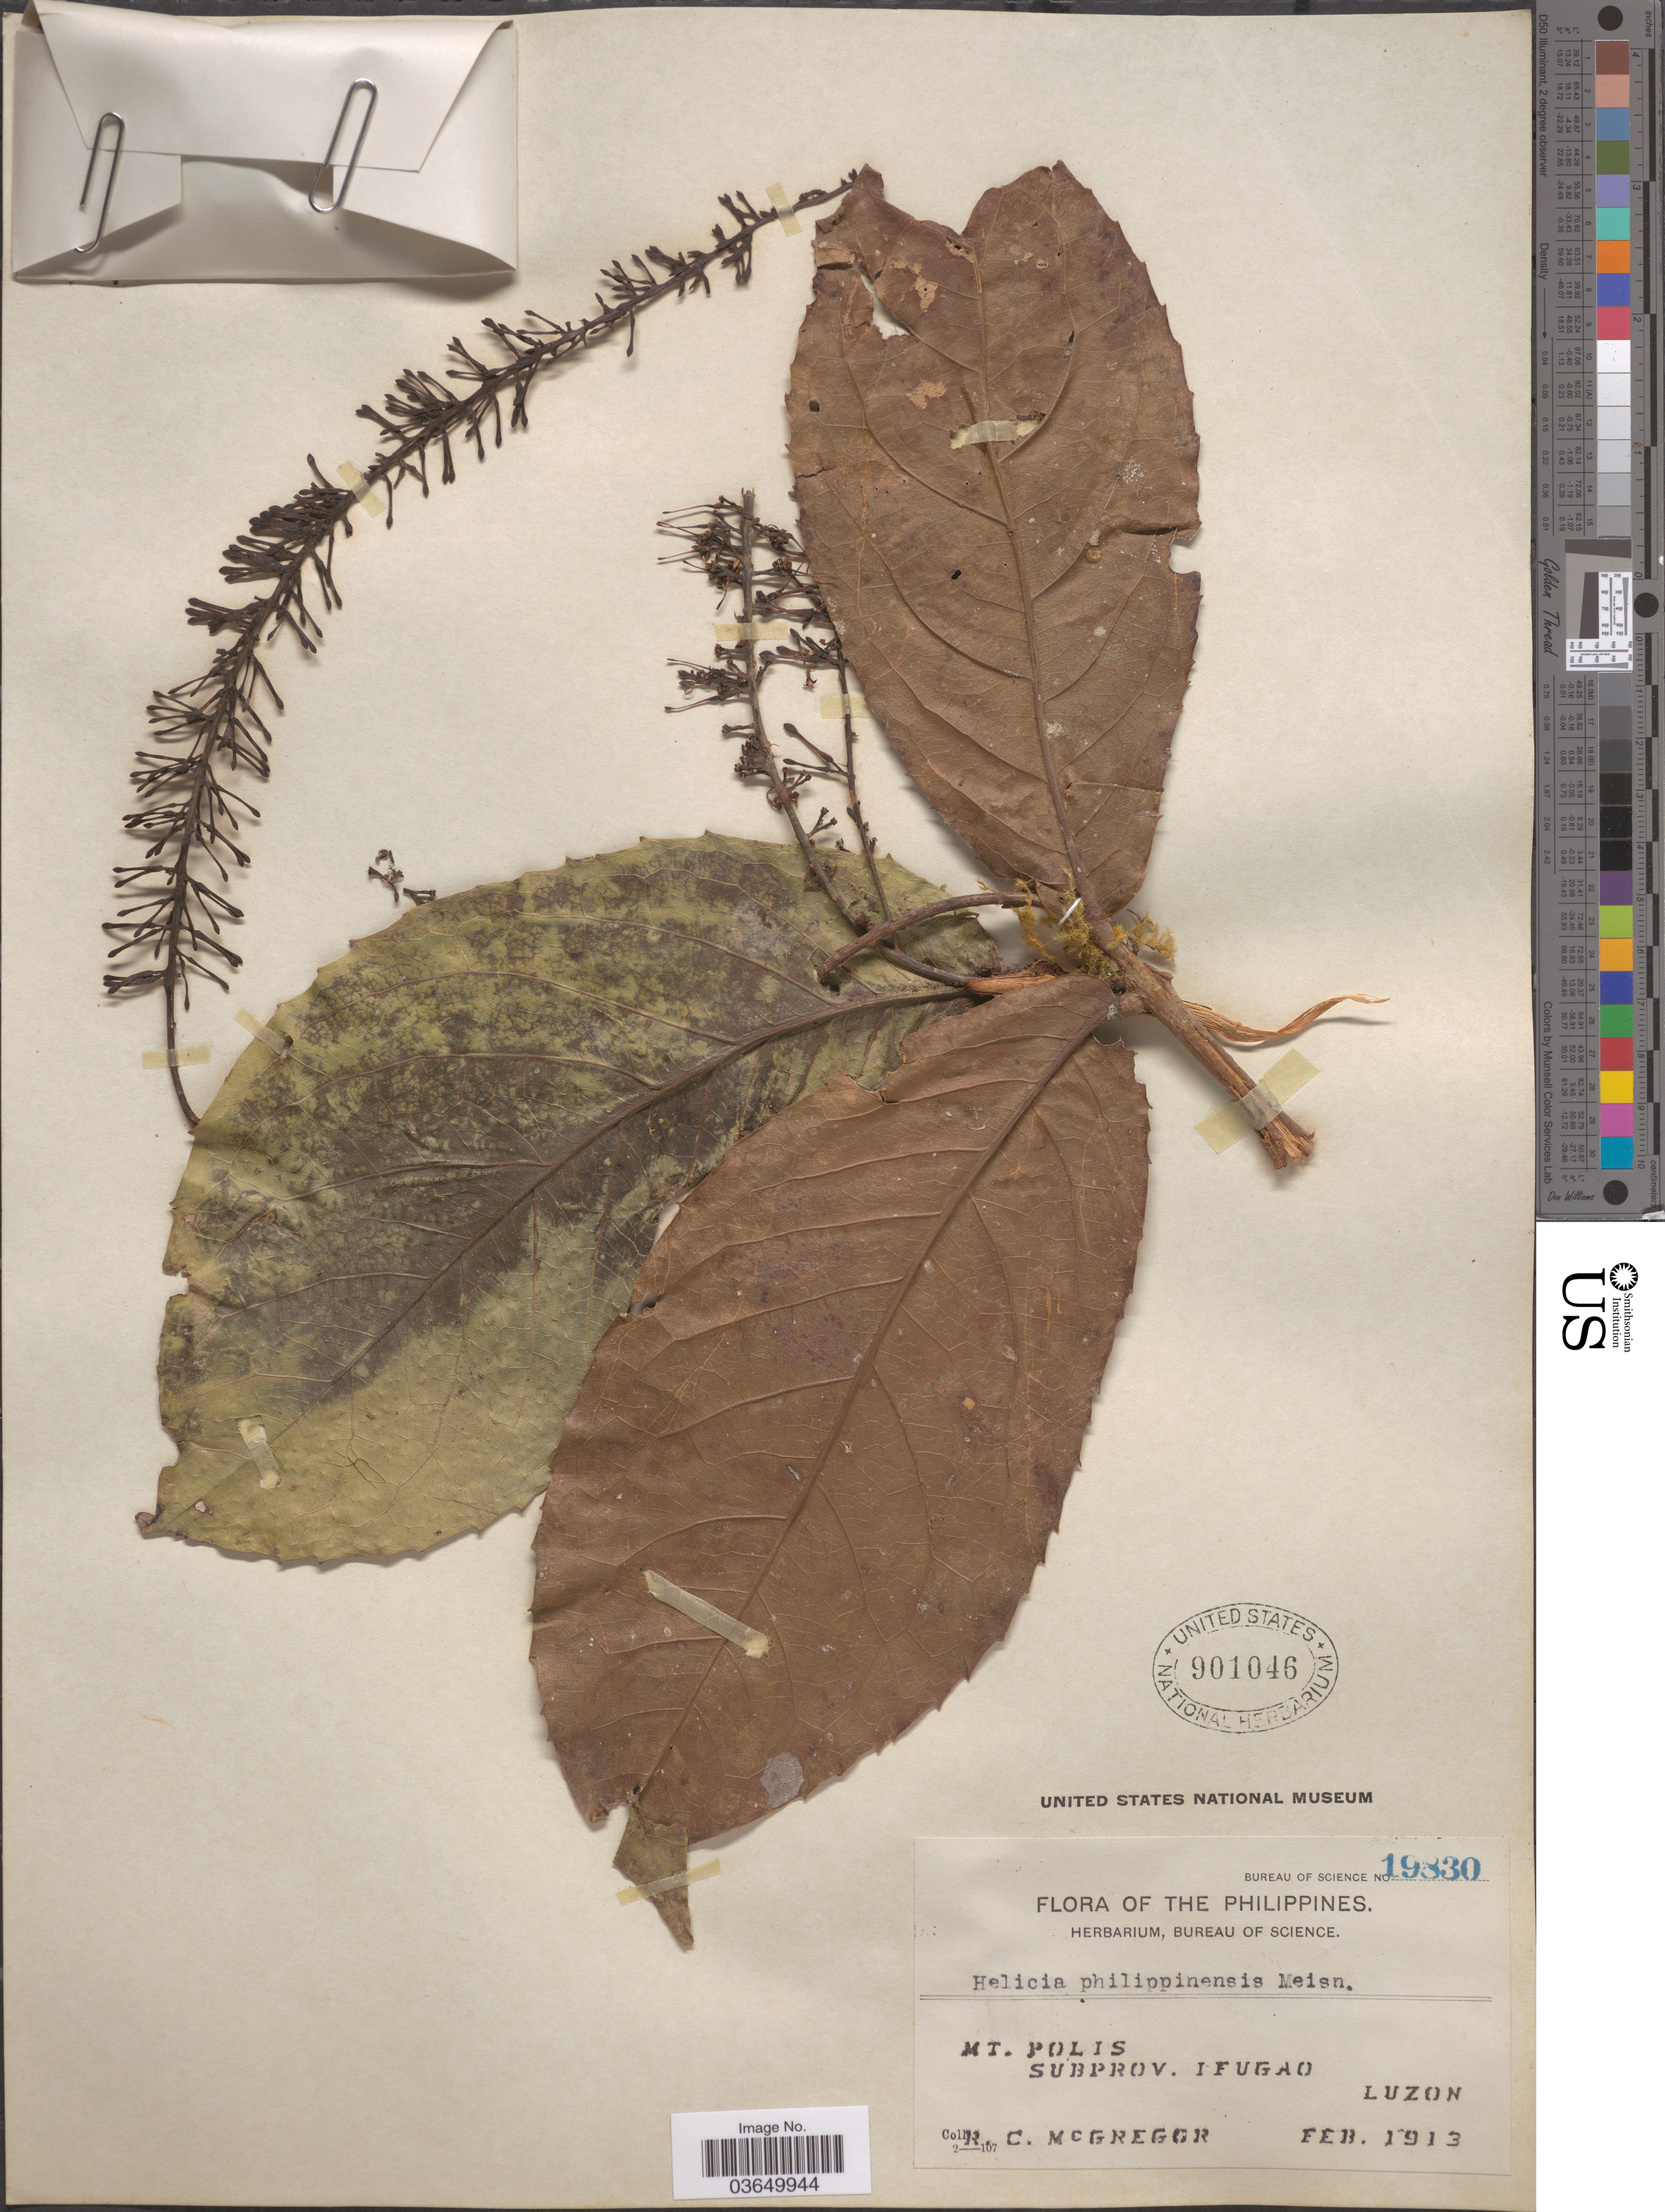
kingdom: Plantae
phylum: Tracheophyta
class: Magnoliopsida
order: Proteales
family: Proteaceae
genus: Helicia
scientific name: Helicia cumingiana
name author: C. Presl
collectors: R. C. McGregor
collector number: Bureau of Science 19830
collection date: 1913-02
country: Philippines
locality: Mt. Polis. Subprov. Ifugao. Luzon.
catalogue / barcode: US 901046